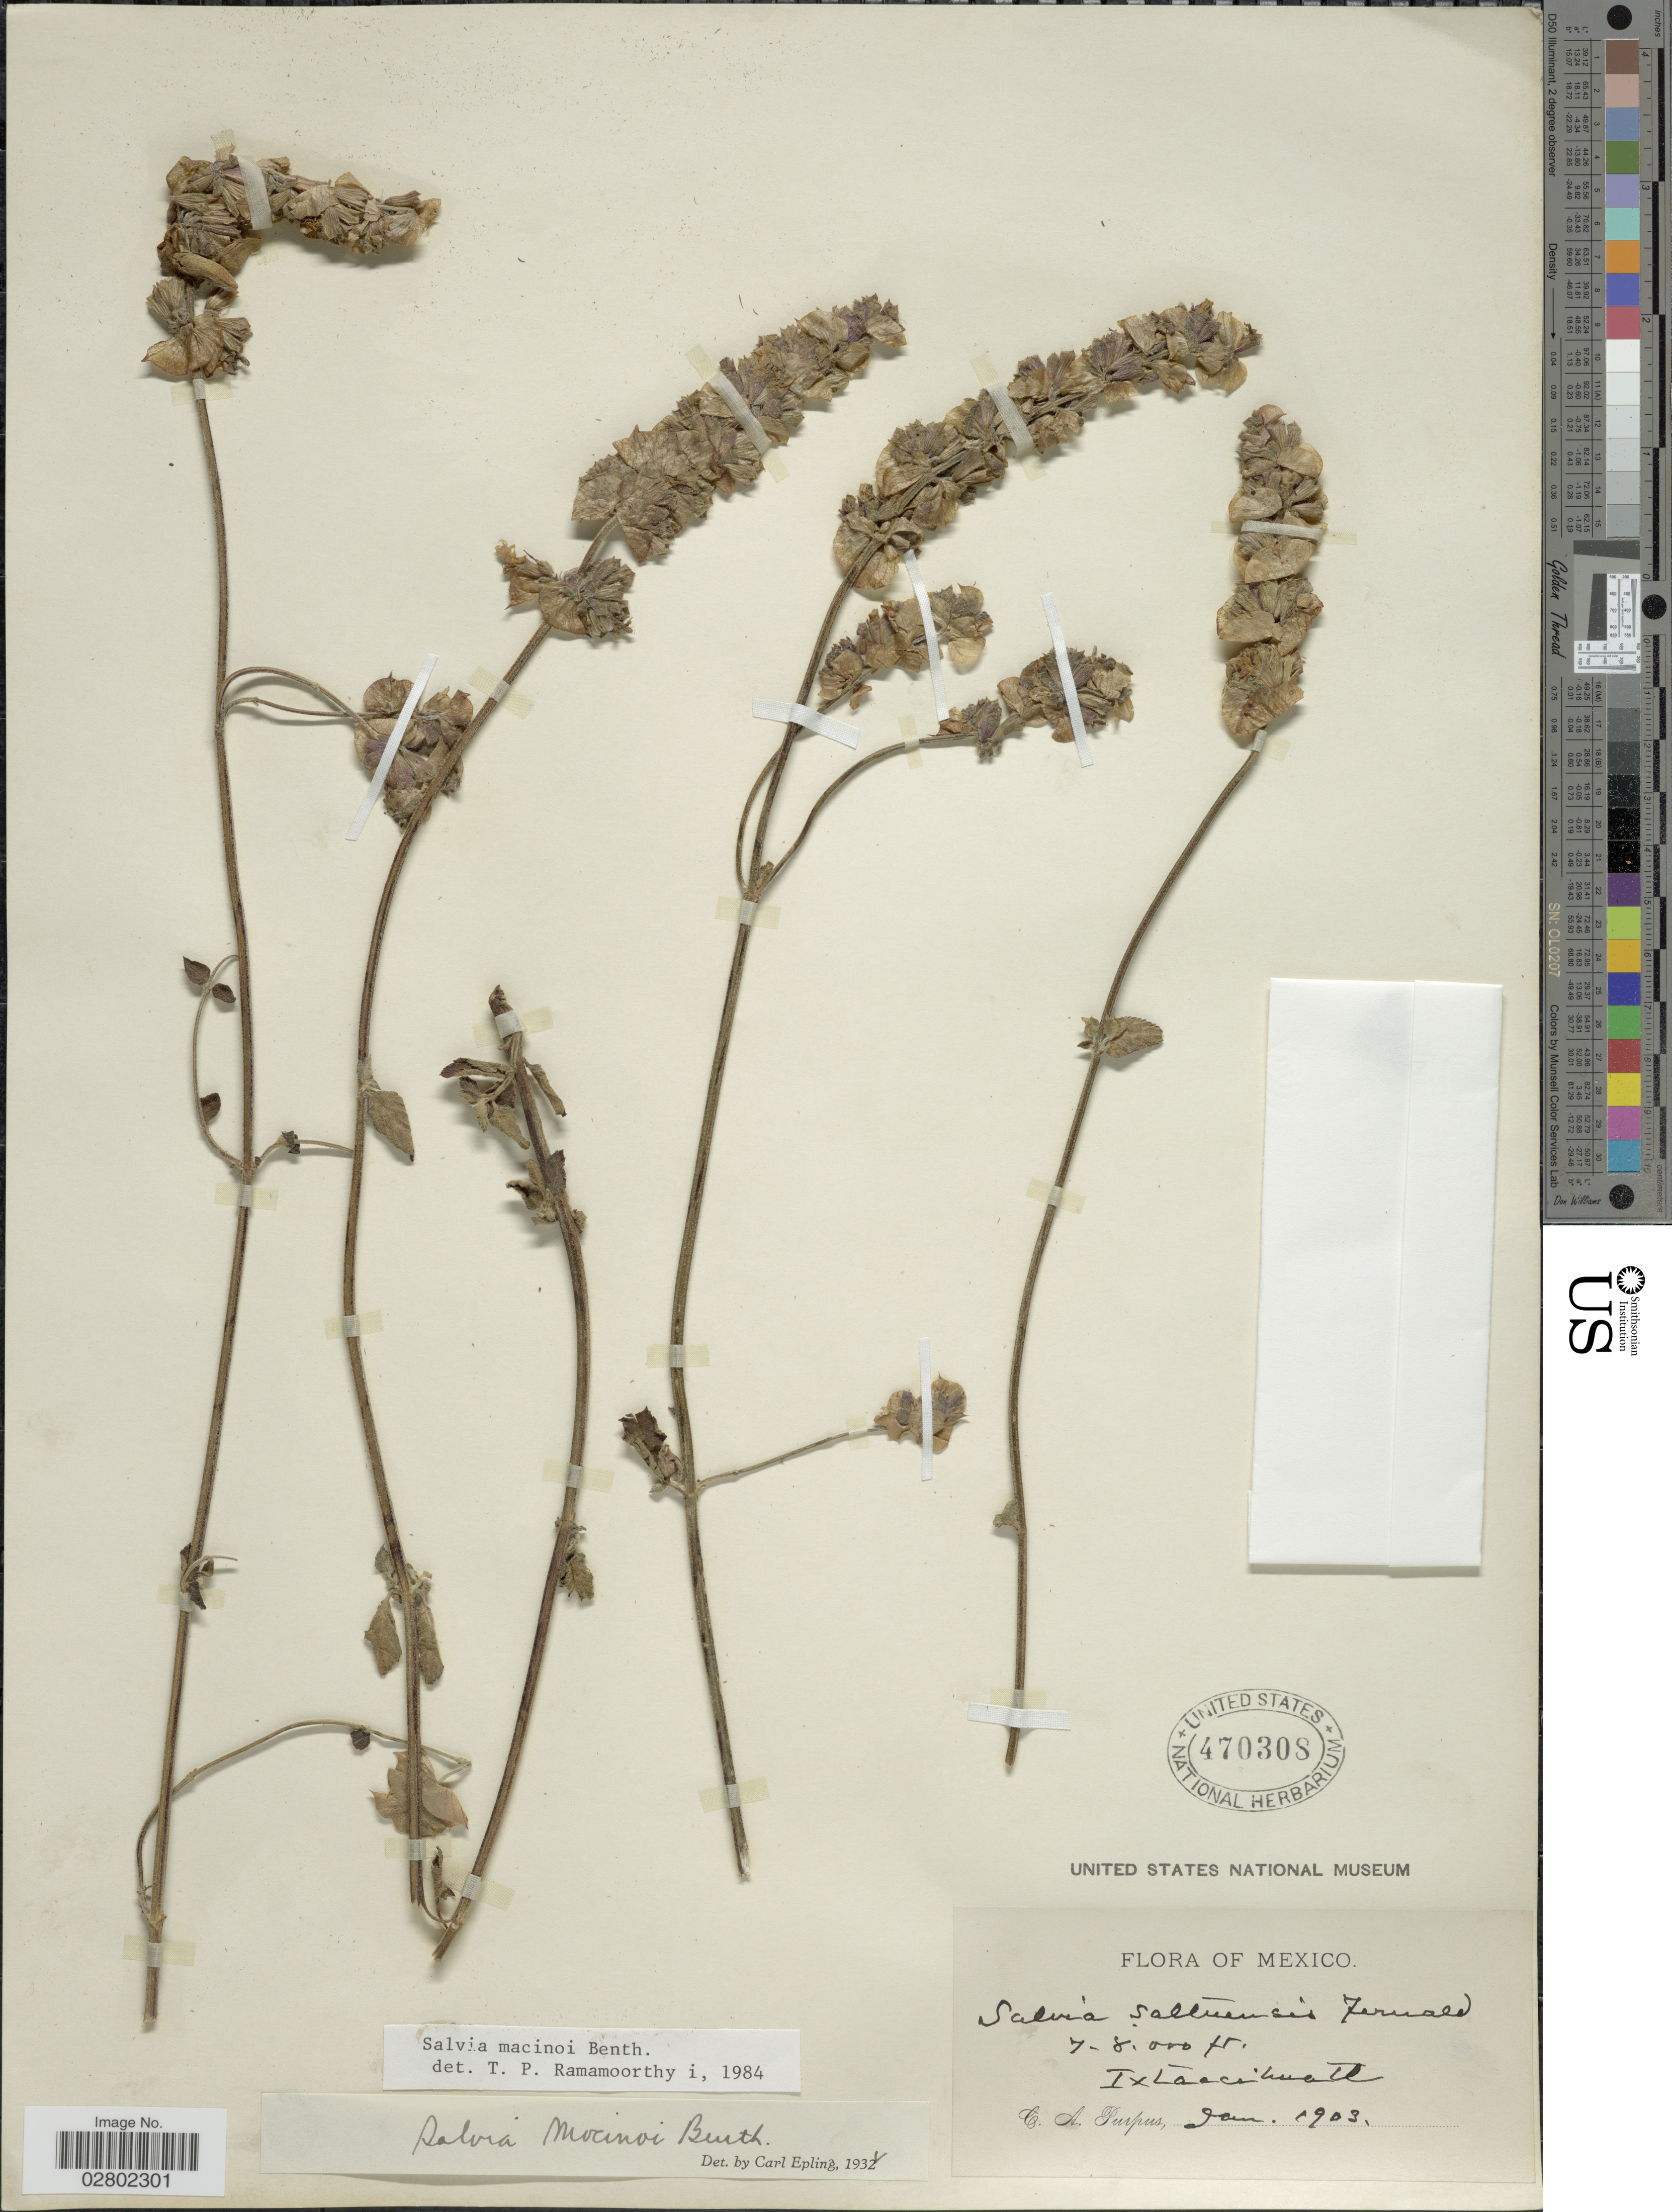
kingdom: Plantae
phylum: Tracheophyta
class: Magnoliopsida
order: Lamiales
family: Lamiaceae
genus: Salvia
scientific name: Salvia mocinoi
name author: Benth.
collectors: C. A. Purpus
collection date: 1903-01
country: Mexico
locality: Ixtaccihuatl.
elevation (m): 2134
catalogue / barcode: US 470308